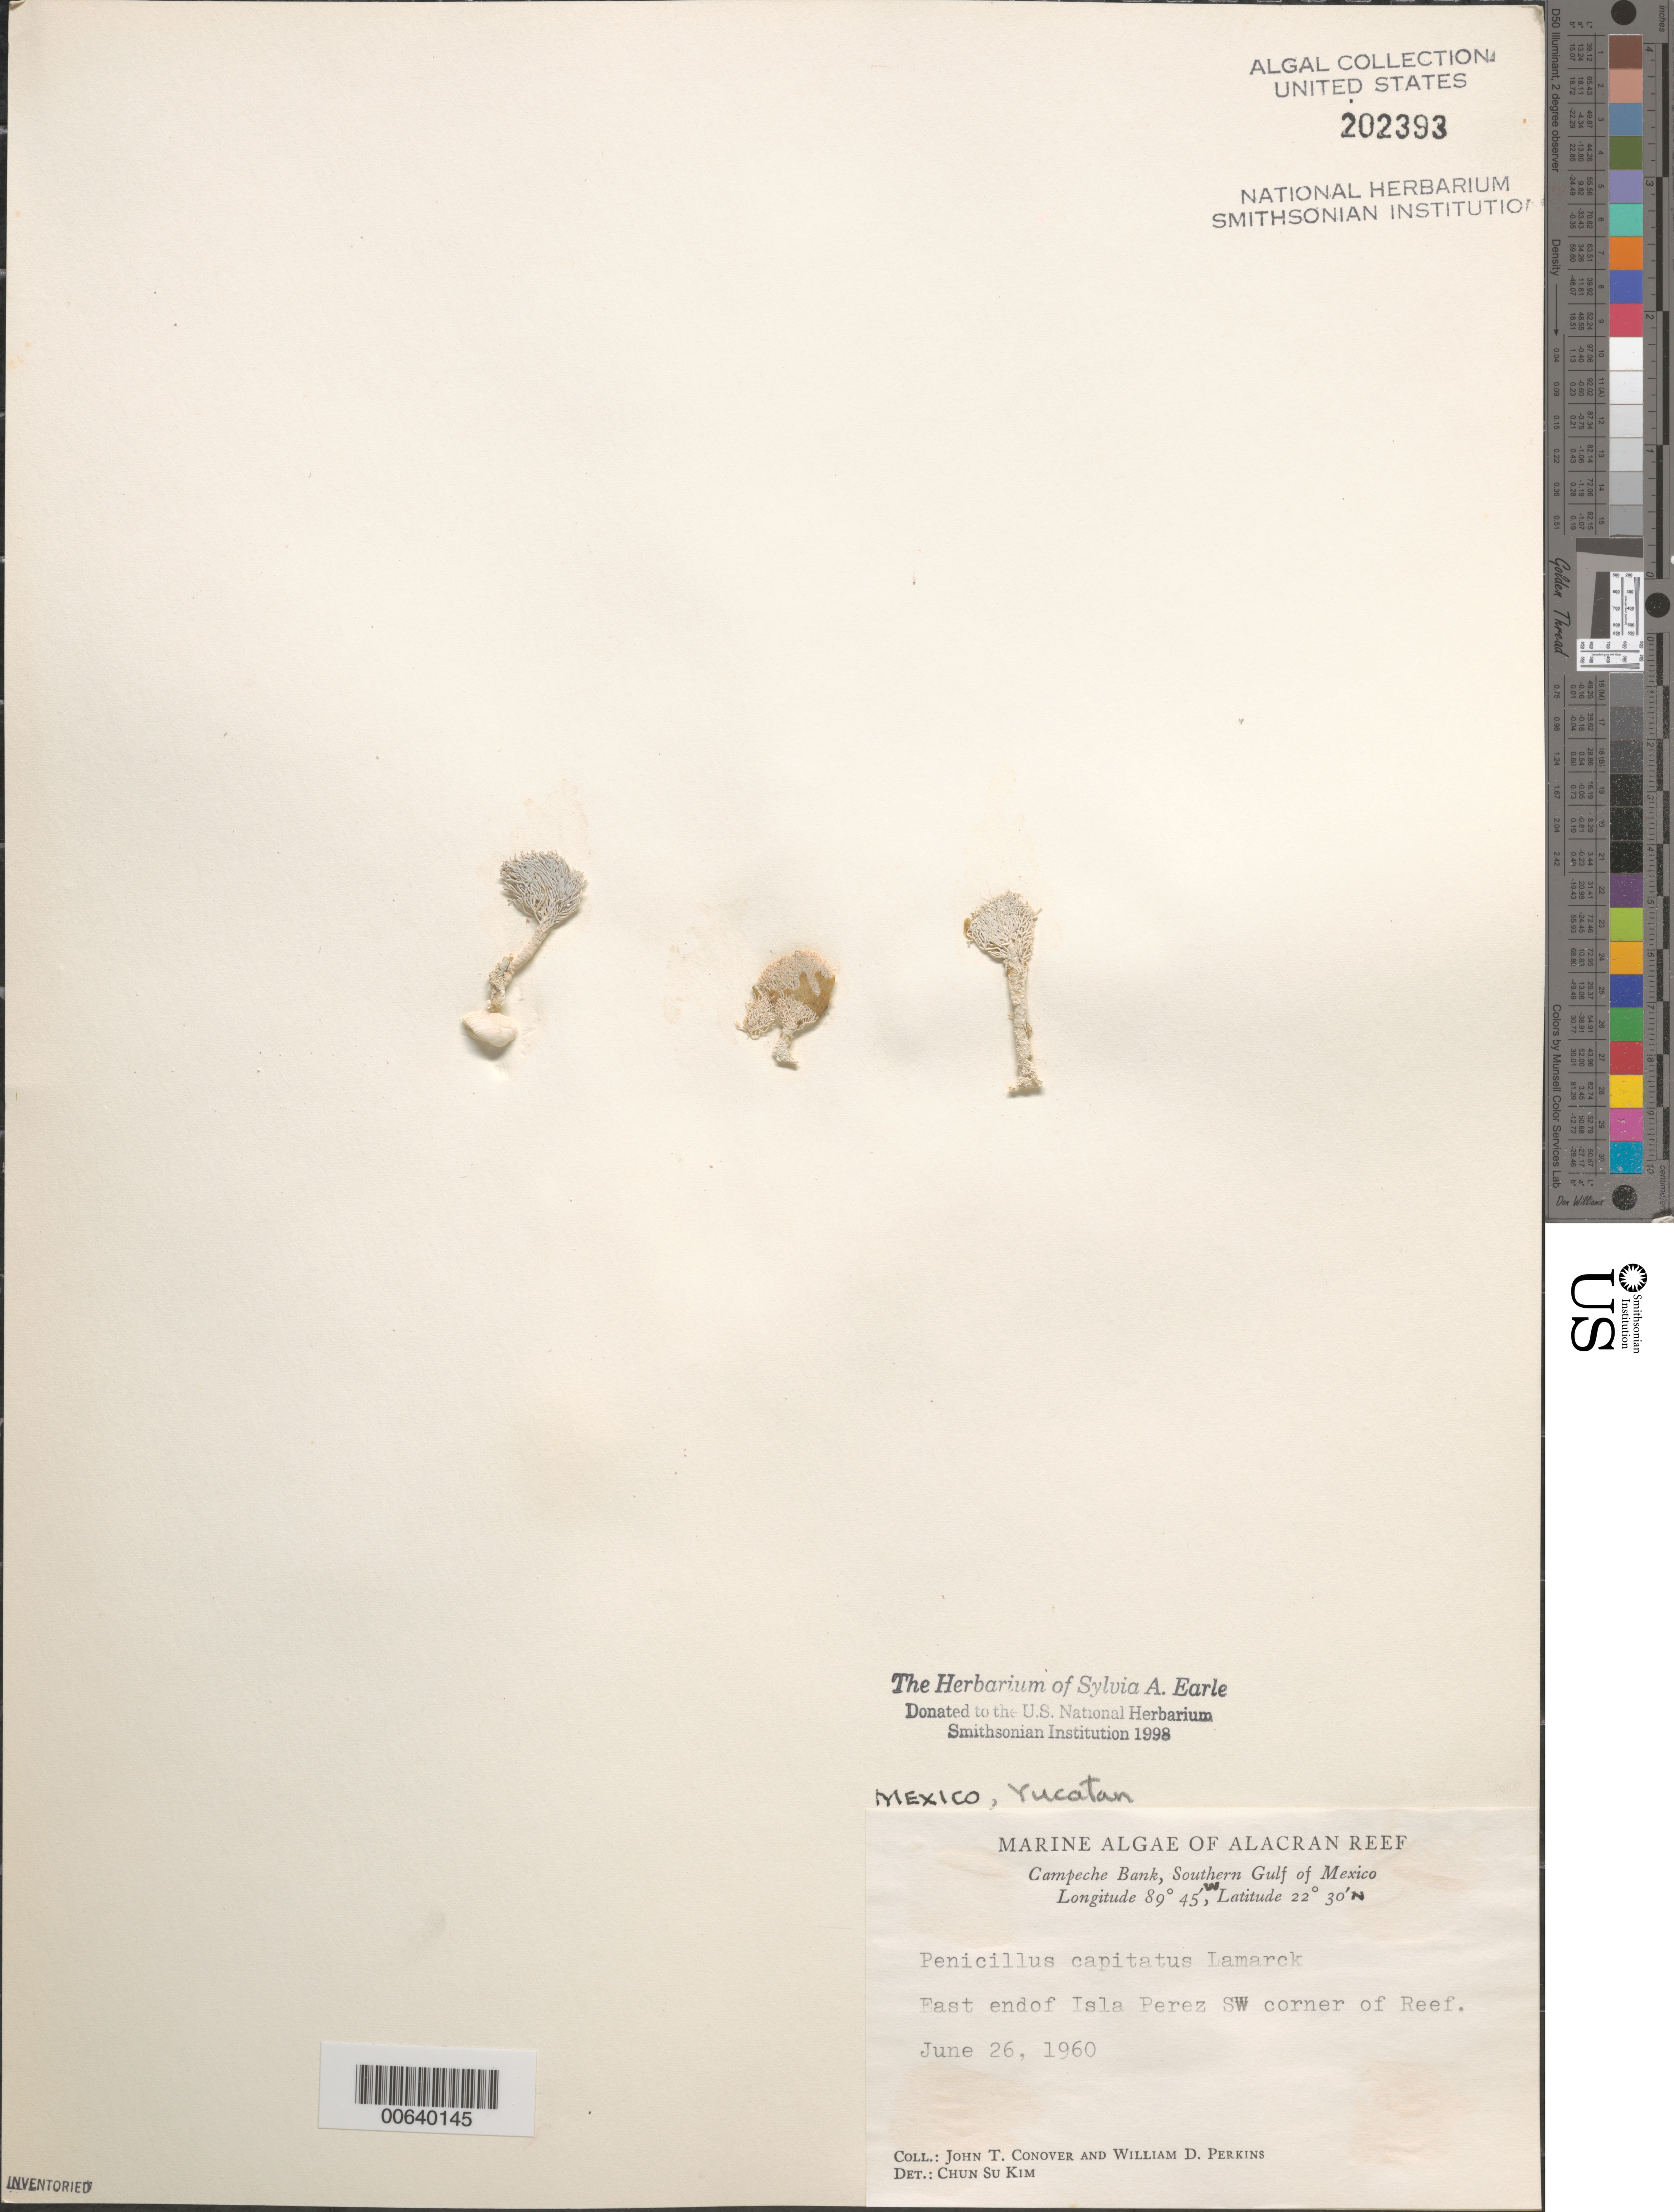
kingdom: Plantae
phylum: Chlorophyta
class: Ulvophyceae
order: Bryopsidales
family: Udoteaceae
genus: Penicillus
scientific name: Penicillus capitatus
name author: Lam.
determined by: Kim, Chun Su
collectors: J. T. Conover & W. D. Perkins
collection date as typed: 26 Jun 1960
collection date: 1960-06-26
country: Mexico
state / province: Yucatan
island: Isla Perez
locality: Alacran Reef, southern Gulf of Mexico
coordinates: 22 30' N, 89 45' W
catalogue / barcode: US 202393